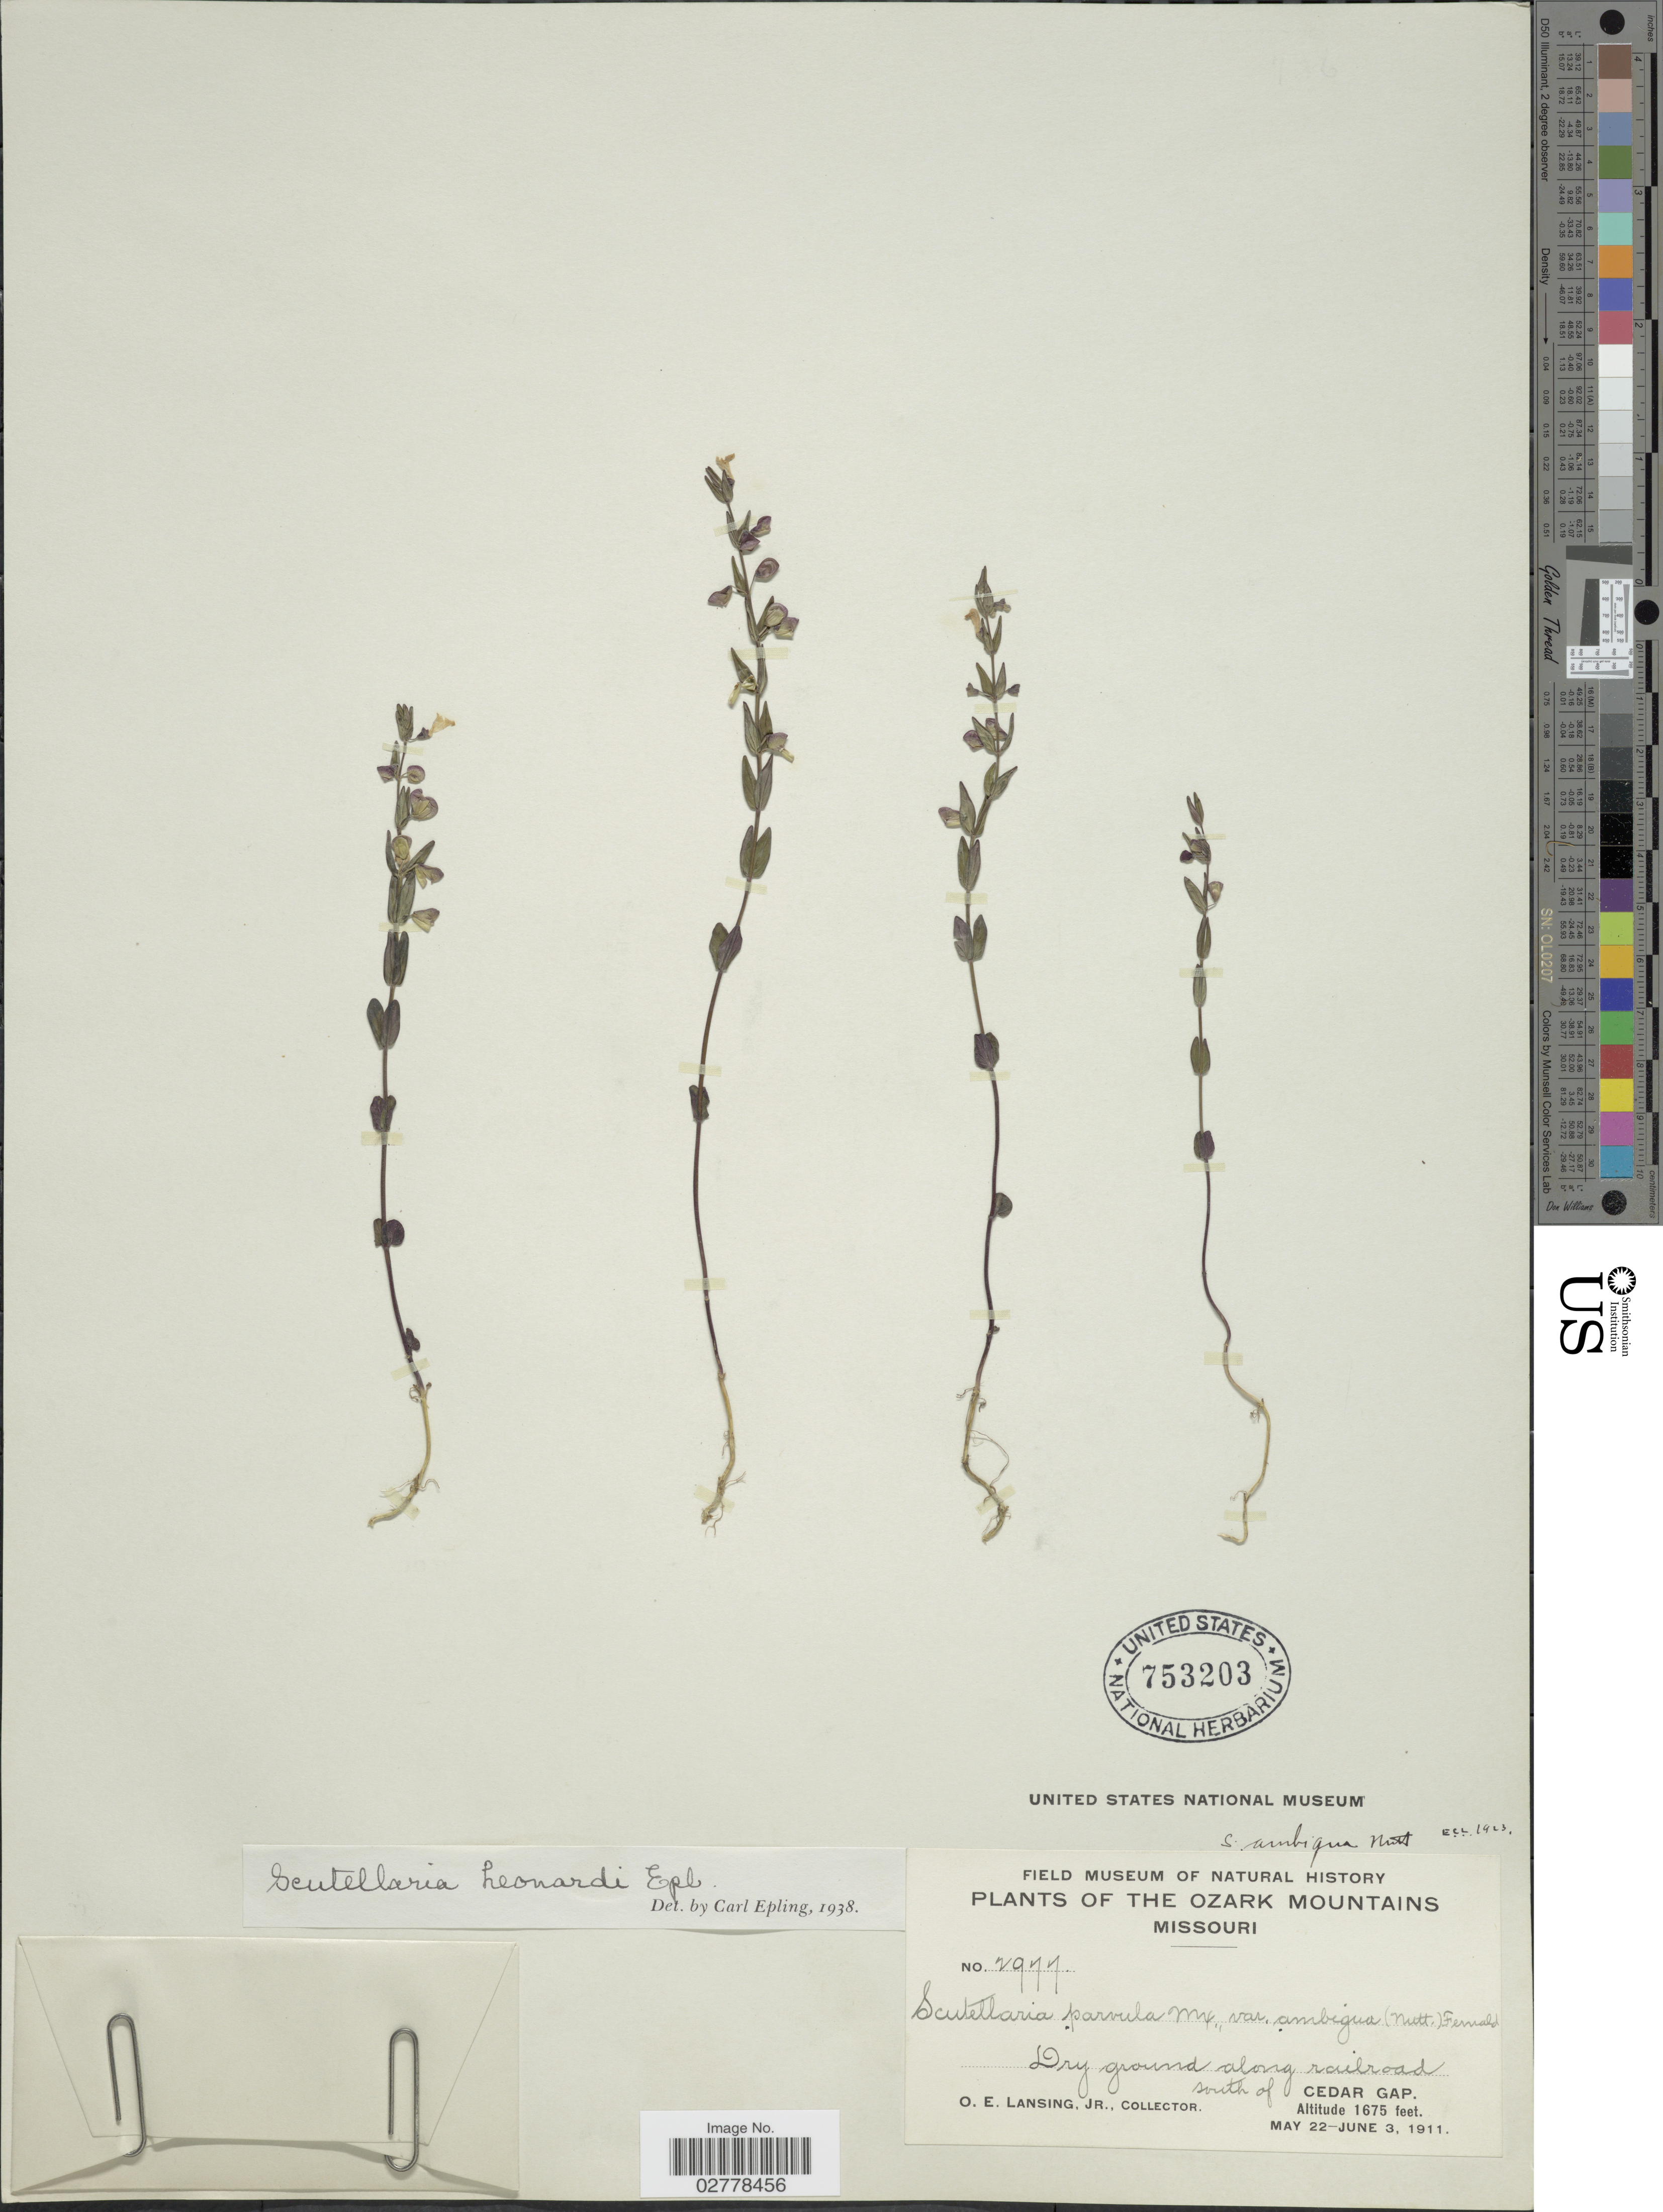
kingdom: Plantae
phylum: Tracheophyta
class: Magnoliopsida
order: Lamiales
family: Lamiaceae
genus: Scutellaria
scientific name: Scutellaria leonardii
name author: Epling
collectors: O. E. Lansing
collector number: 2977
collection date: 1911-05-22/1911-06-03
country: United States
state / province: Missouri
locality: The Ozark Mountains. Dry ground along railroad south of Cedar Gap.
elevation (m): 511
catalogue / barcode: US 753203